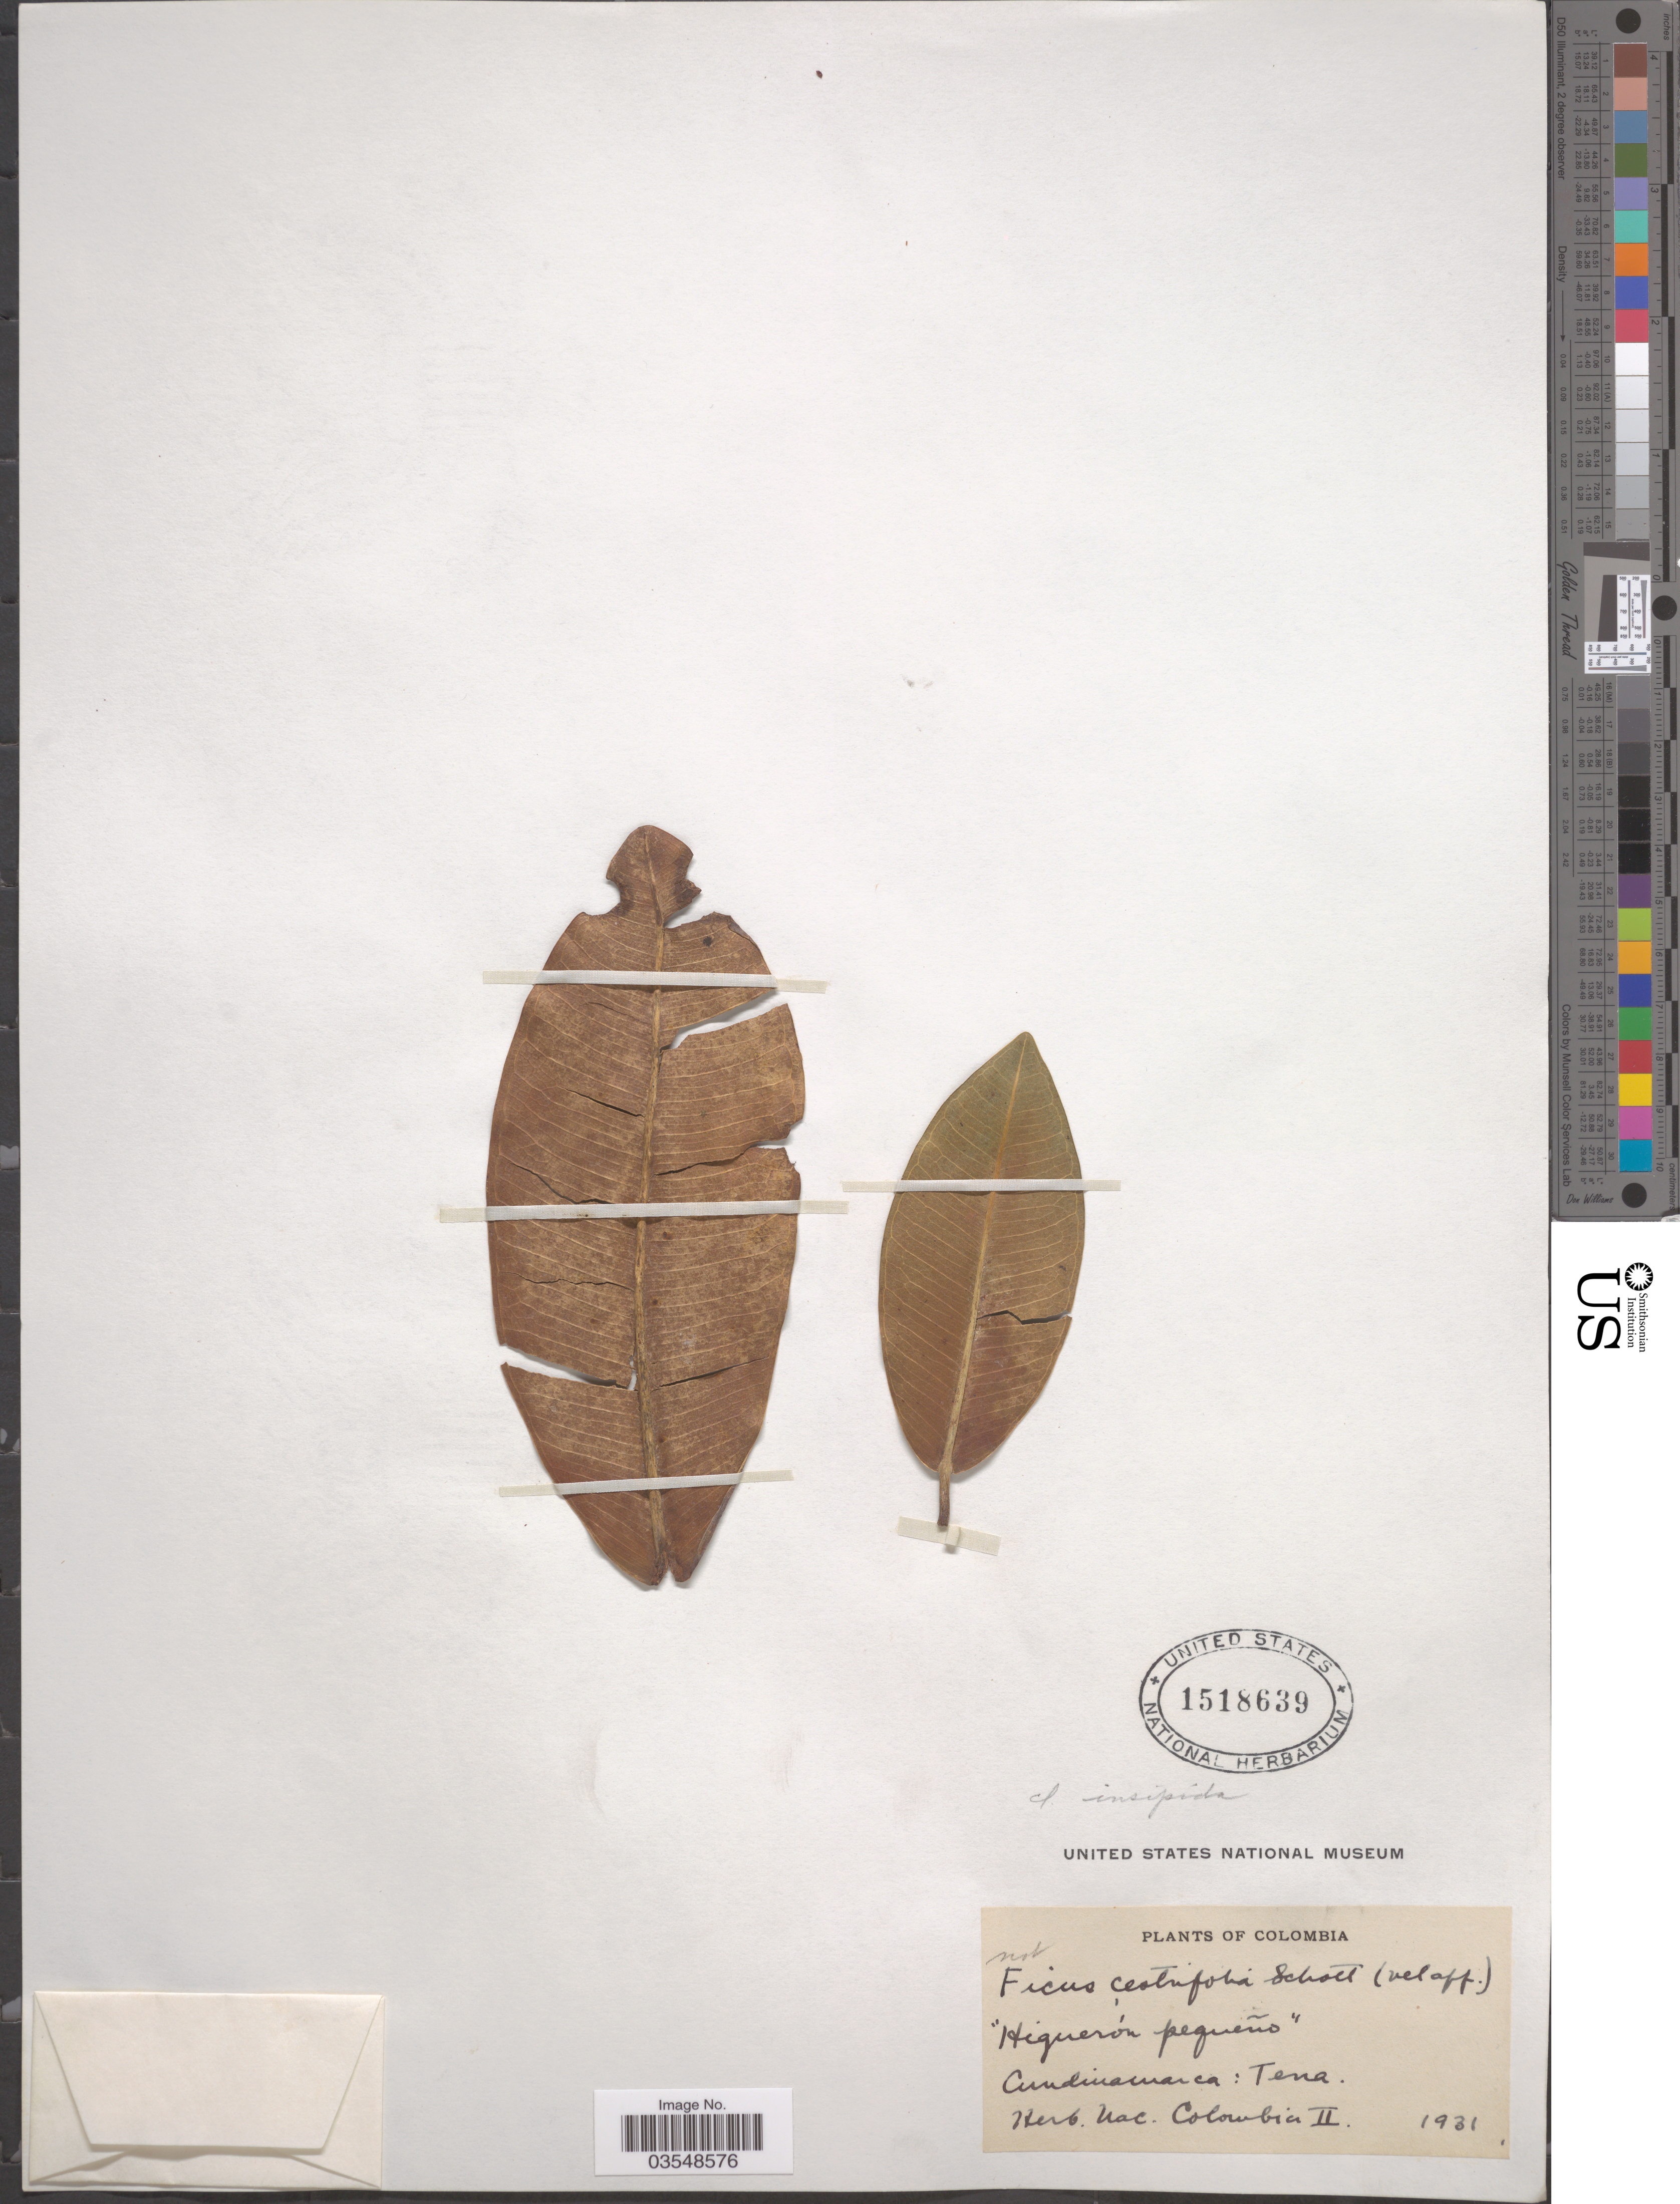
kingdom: Plantae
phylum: Tracheophyta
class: Magnoliopsida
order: Rosales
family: Moraceae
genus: Ficus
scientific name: Ficus glabrata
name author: Kunth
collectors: ex Herb. Nacional de Colombiano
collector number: II?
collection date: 1931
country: Colombia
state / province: Cundinamarca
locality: Tena.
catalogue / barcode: US 1518369